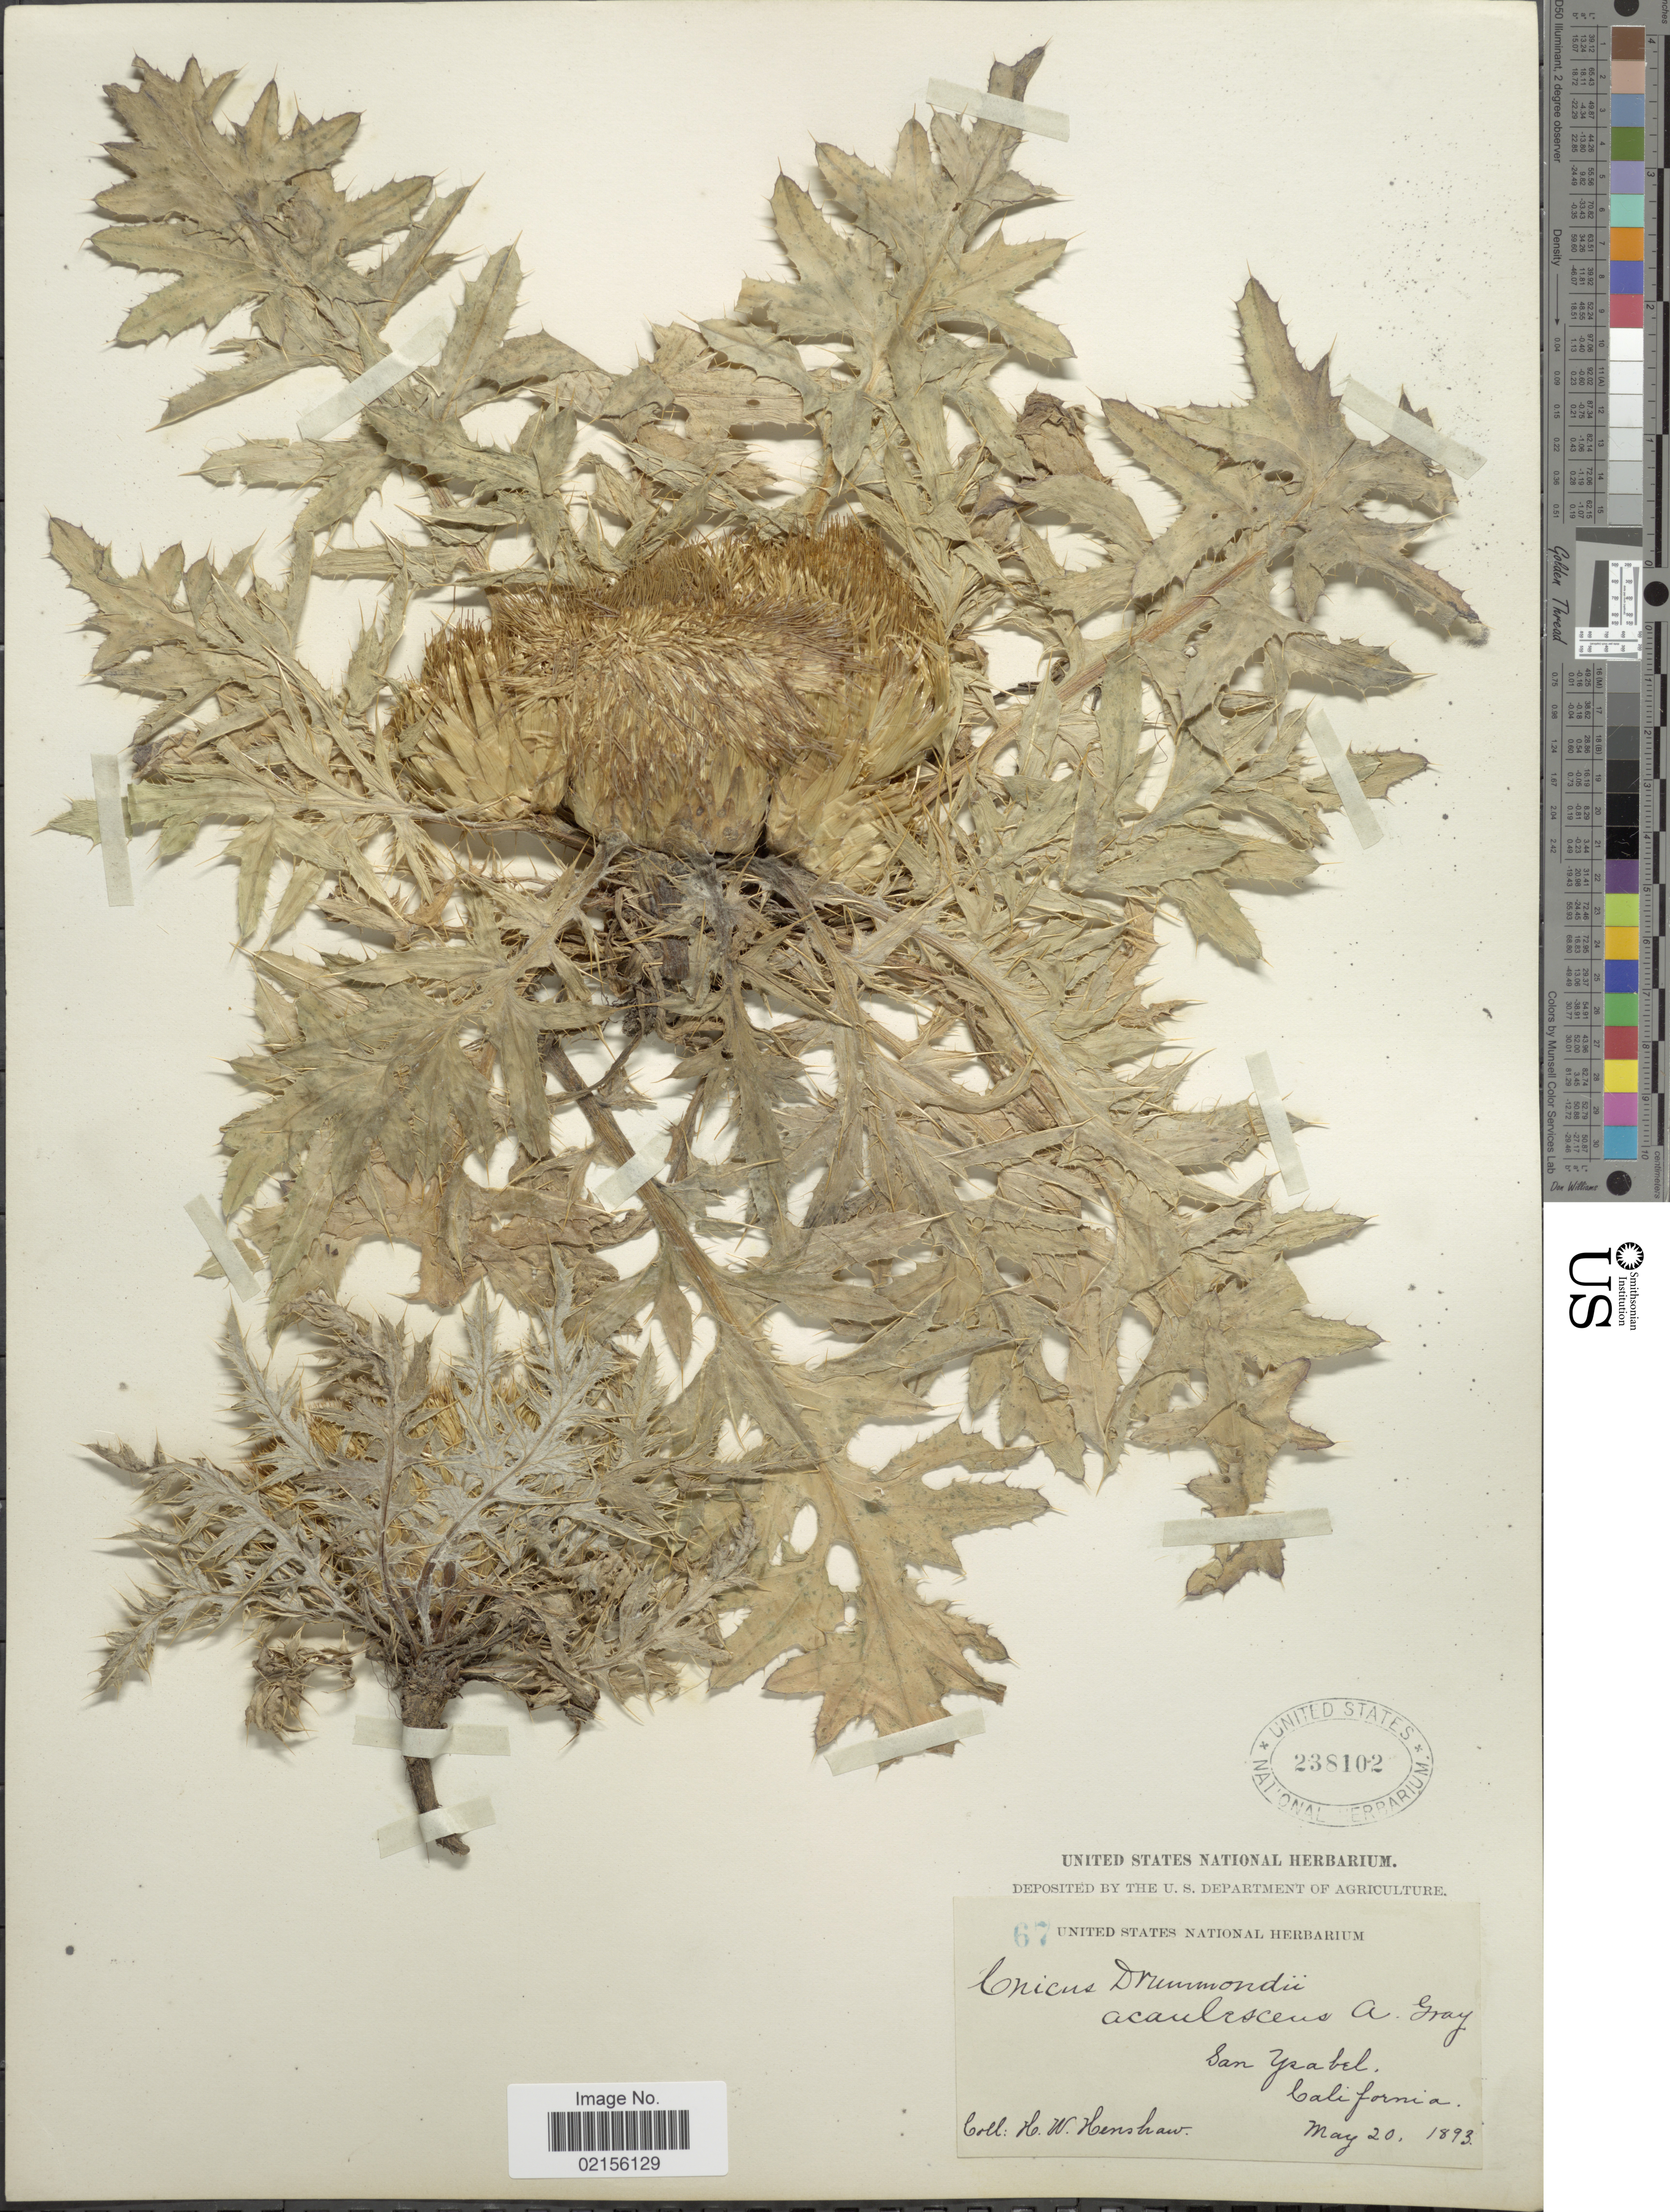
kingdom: Plantae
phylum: Tracheophyta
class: Magnoliopsida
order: Asterales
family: Asteraceae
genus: Cirsium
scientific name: Cirsium scariosum var. americanum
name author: (A. Gray) D.J. Keil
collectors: H. Henshaw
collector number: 67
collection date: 1893-05-20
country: United States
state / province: California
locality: San Yzabel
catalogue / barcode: US 238102